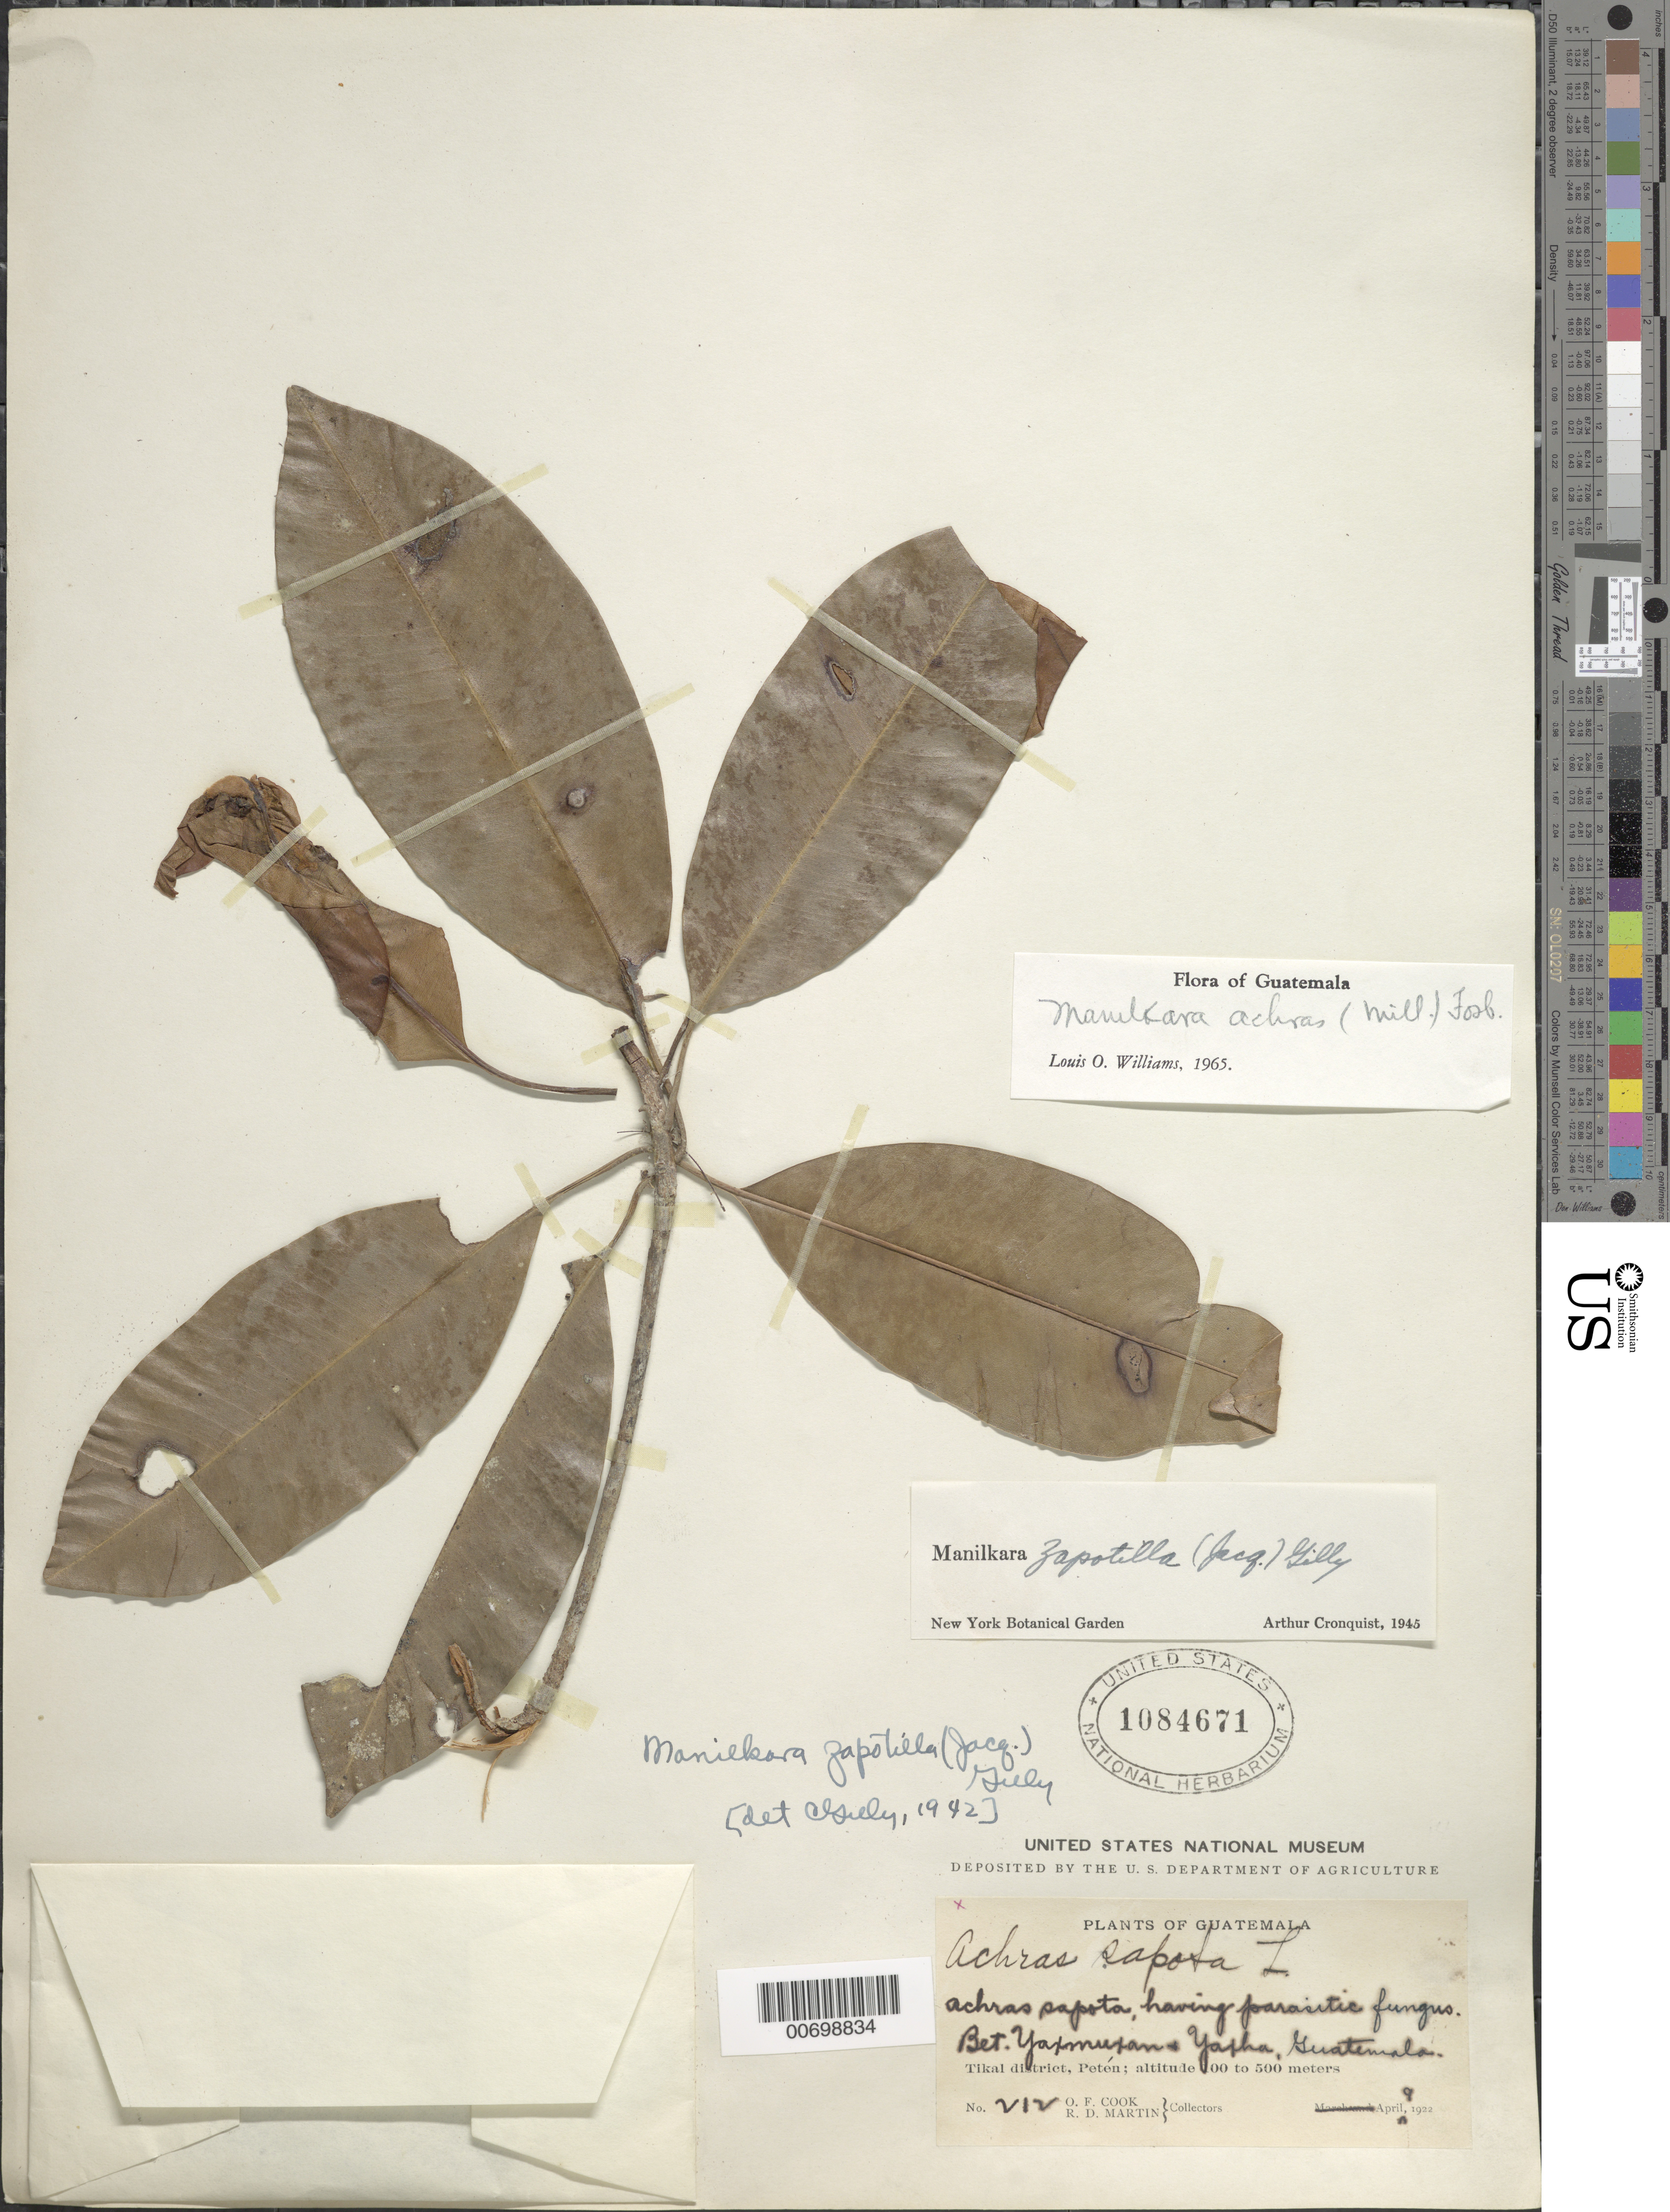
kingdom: Plantae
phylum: Tracheophyta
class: Magnoliopsida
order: Ericales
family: Sapotaceae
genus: Manilkara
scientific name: Manilkara zapota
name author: (L.) P. Royen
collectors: O. F. Cook & R. D. Martin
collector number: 212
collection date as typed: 04 Sep 1992 or 09 Apr 1992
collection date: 1992-04-09 or 1992-09-04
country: Guatemala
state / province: El Petén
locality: Tikal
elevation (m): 400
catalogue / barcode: US 1084671